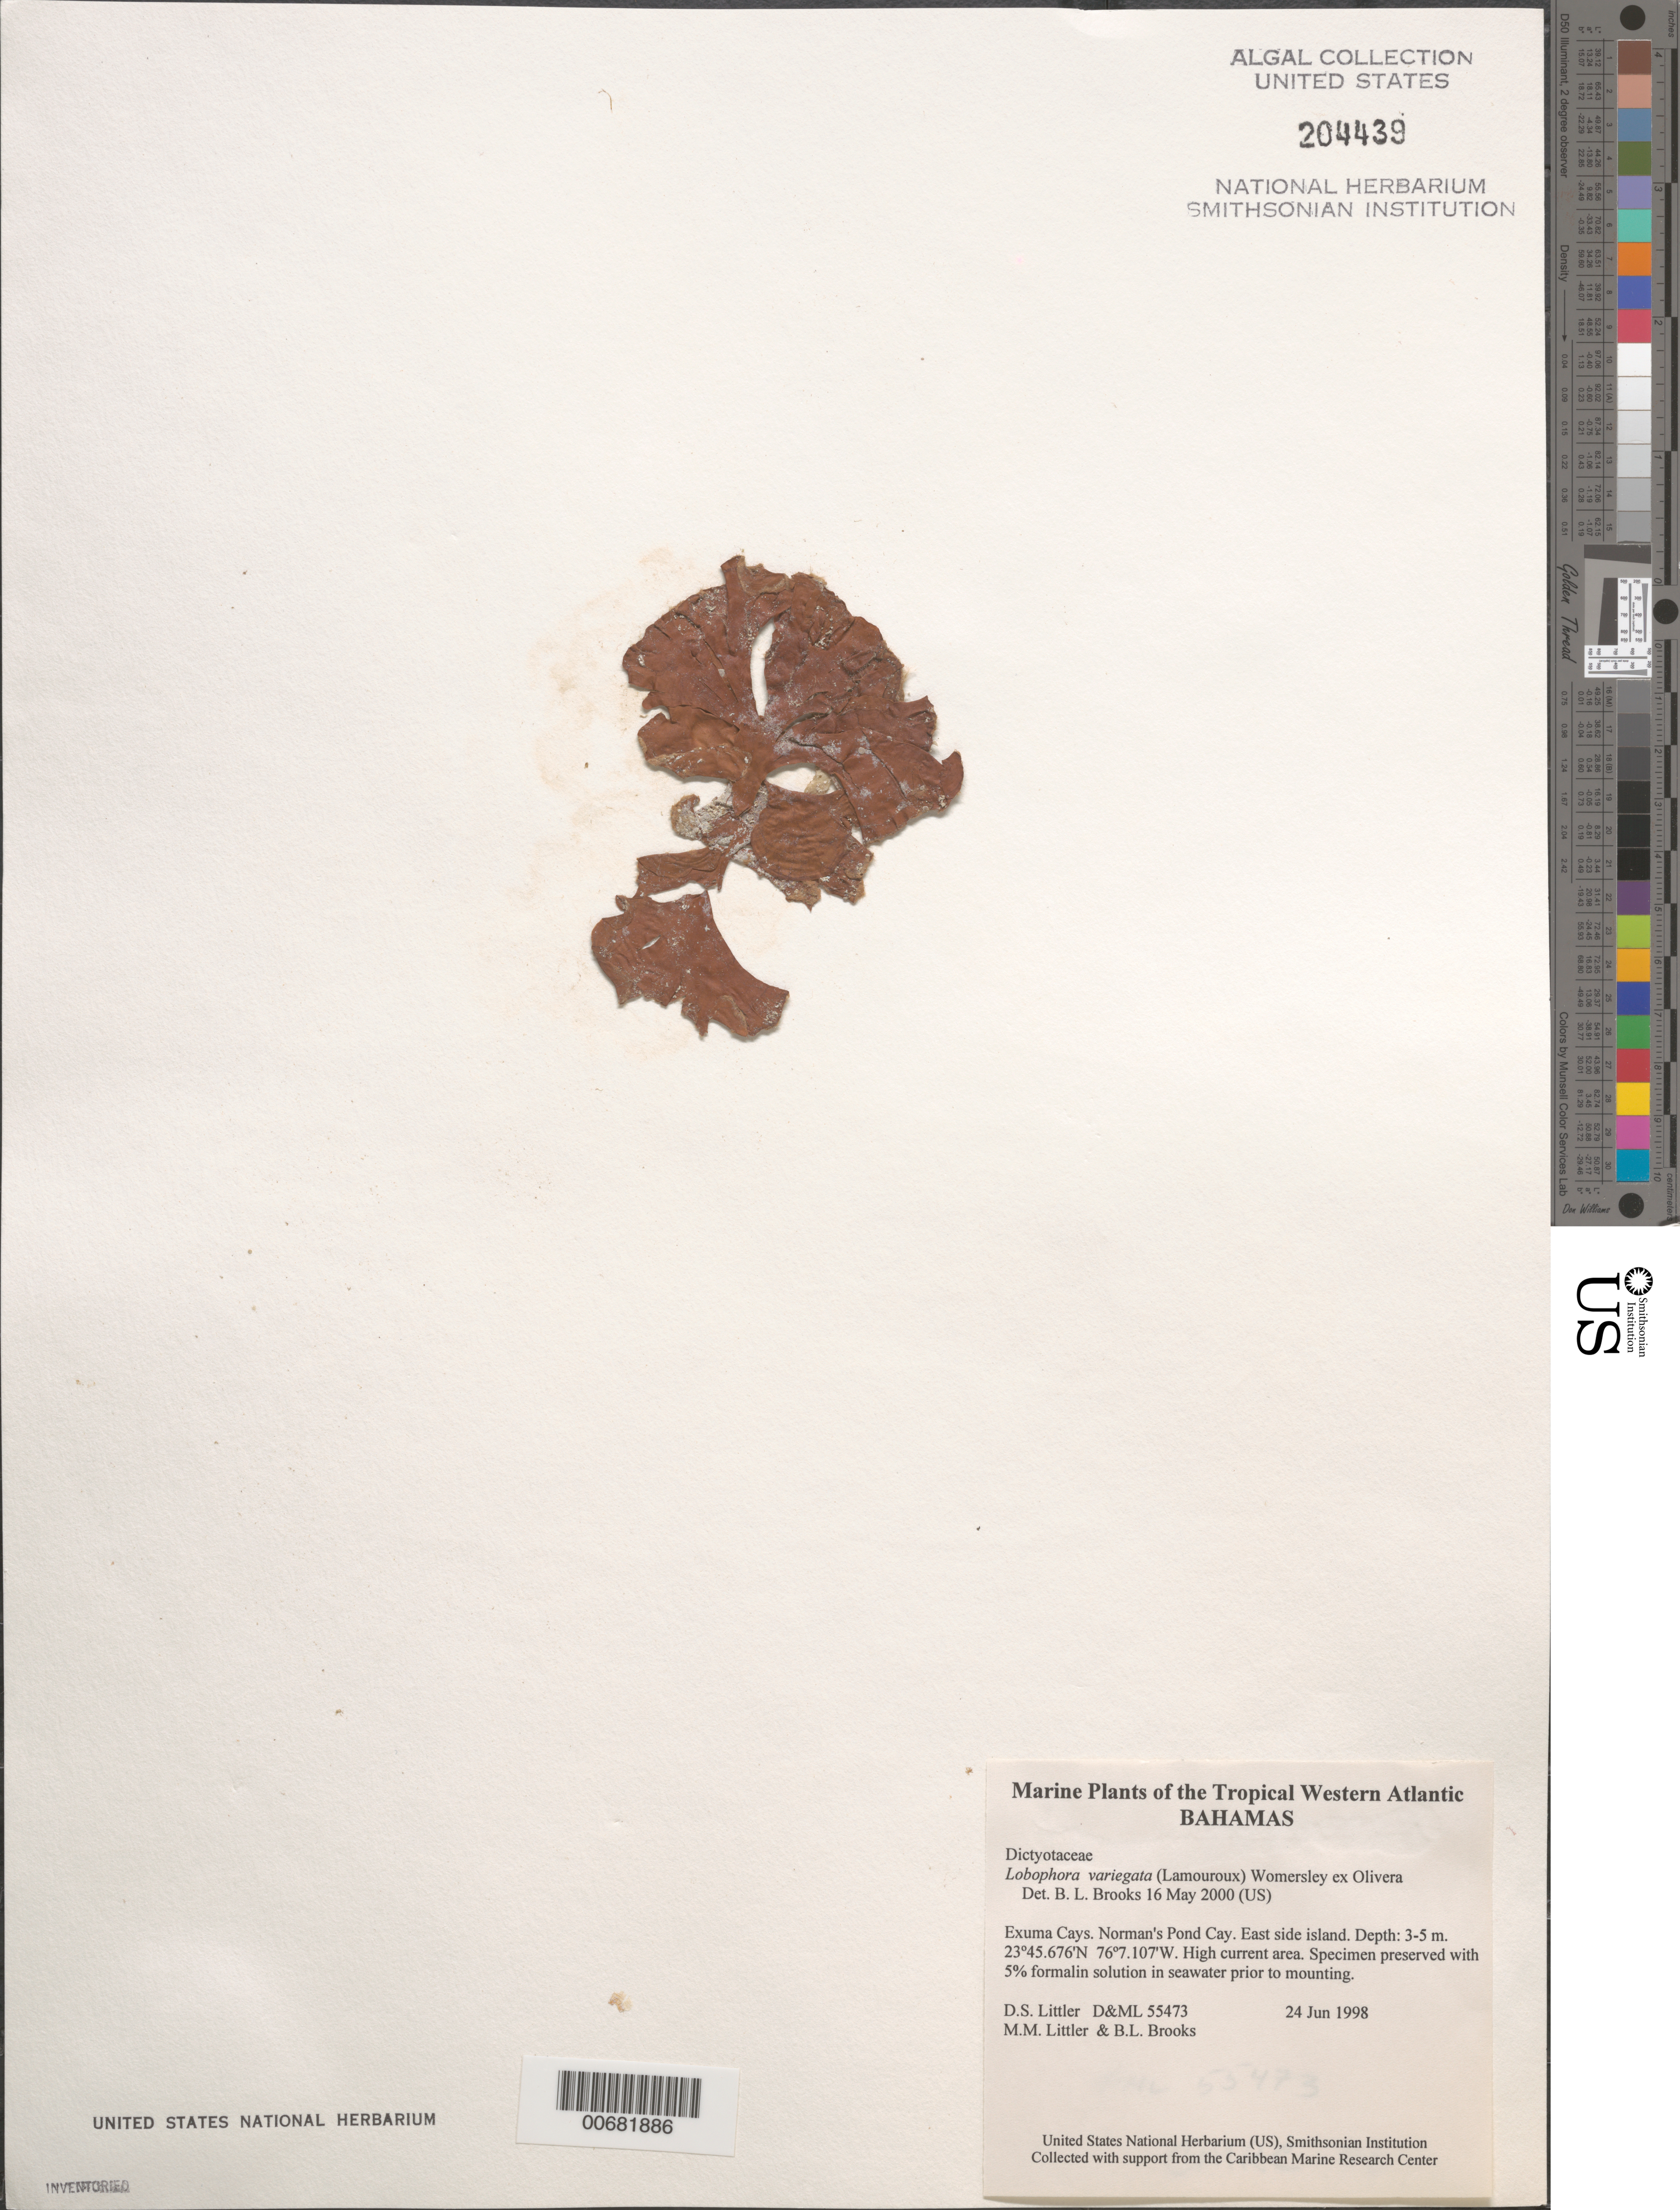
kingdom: Chromista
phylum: Ochrophyta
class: Phaeophyceae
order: Dictyotales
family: Dictyotaceae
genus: Lobophora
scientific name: Lobophora variegata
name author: (J.V.Lamouroux) Womersley & E.C. Oliveira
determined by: Brooks, B. L., (BOT), Smithsonian Institution - National Museum of Natural History (UNITED STATES)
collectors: D. S. Littler, M. M. Littler & B. Brooks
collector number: D&ML 55473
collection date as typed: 24 Jun 1998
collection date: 1998-06-24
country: Bahamas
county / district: Exuma District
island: Norman's Pond Cay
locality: East side of island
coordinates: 23 45.676' N, 76 7.107' W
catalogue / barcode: US 204439